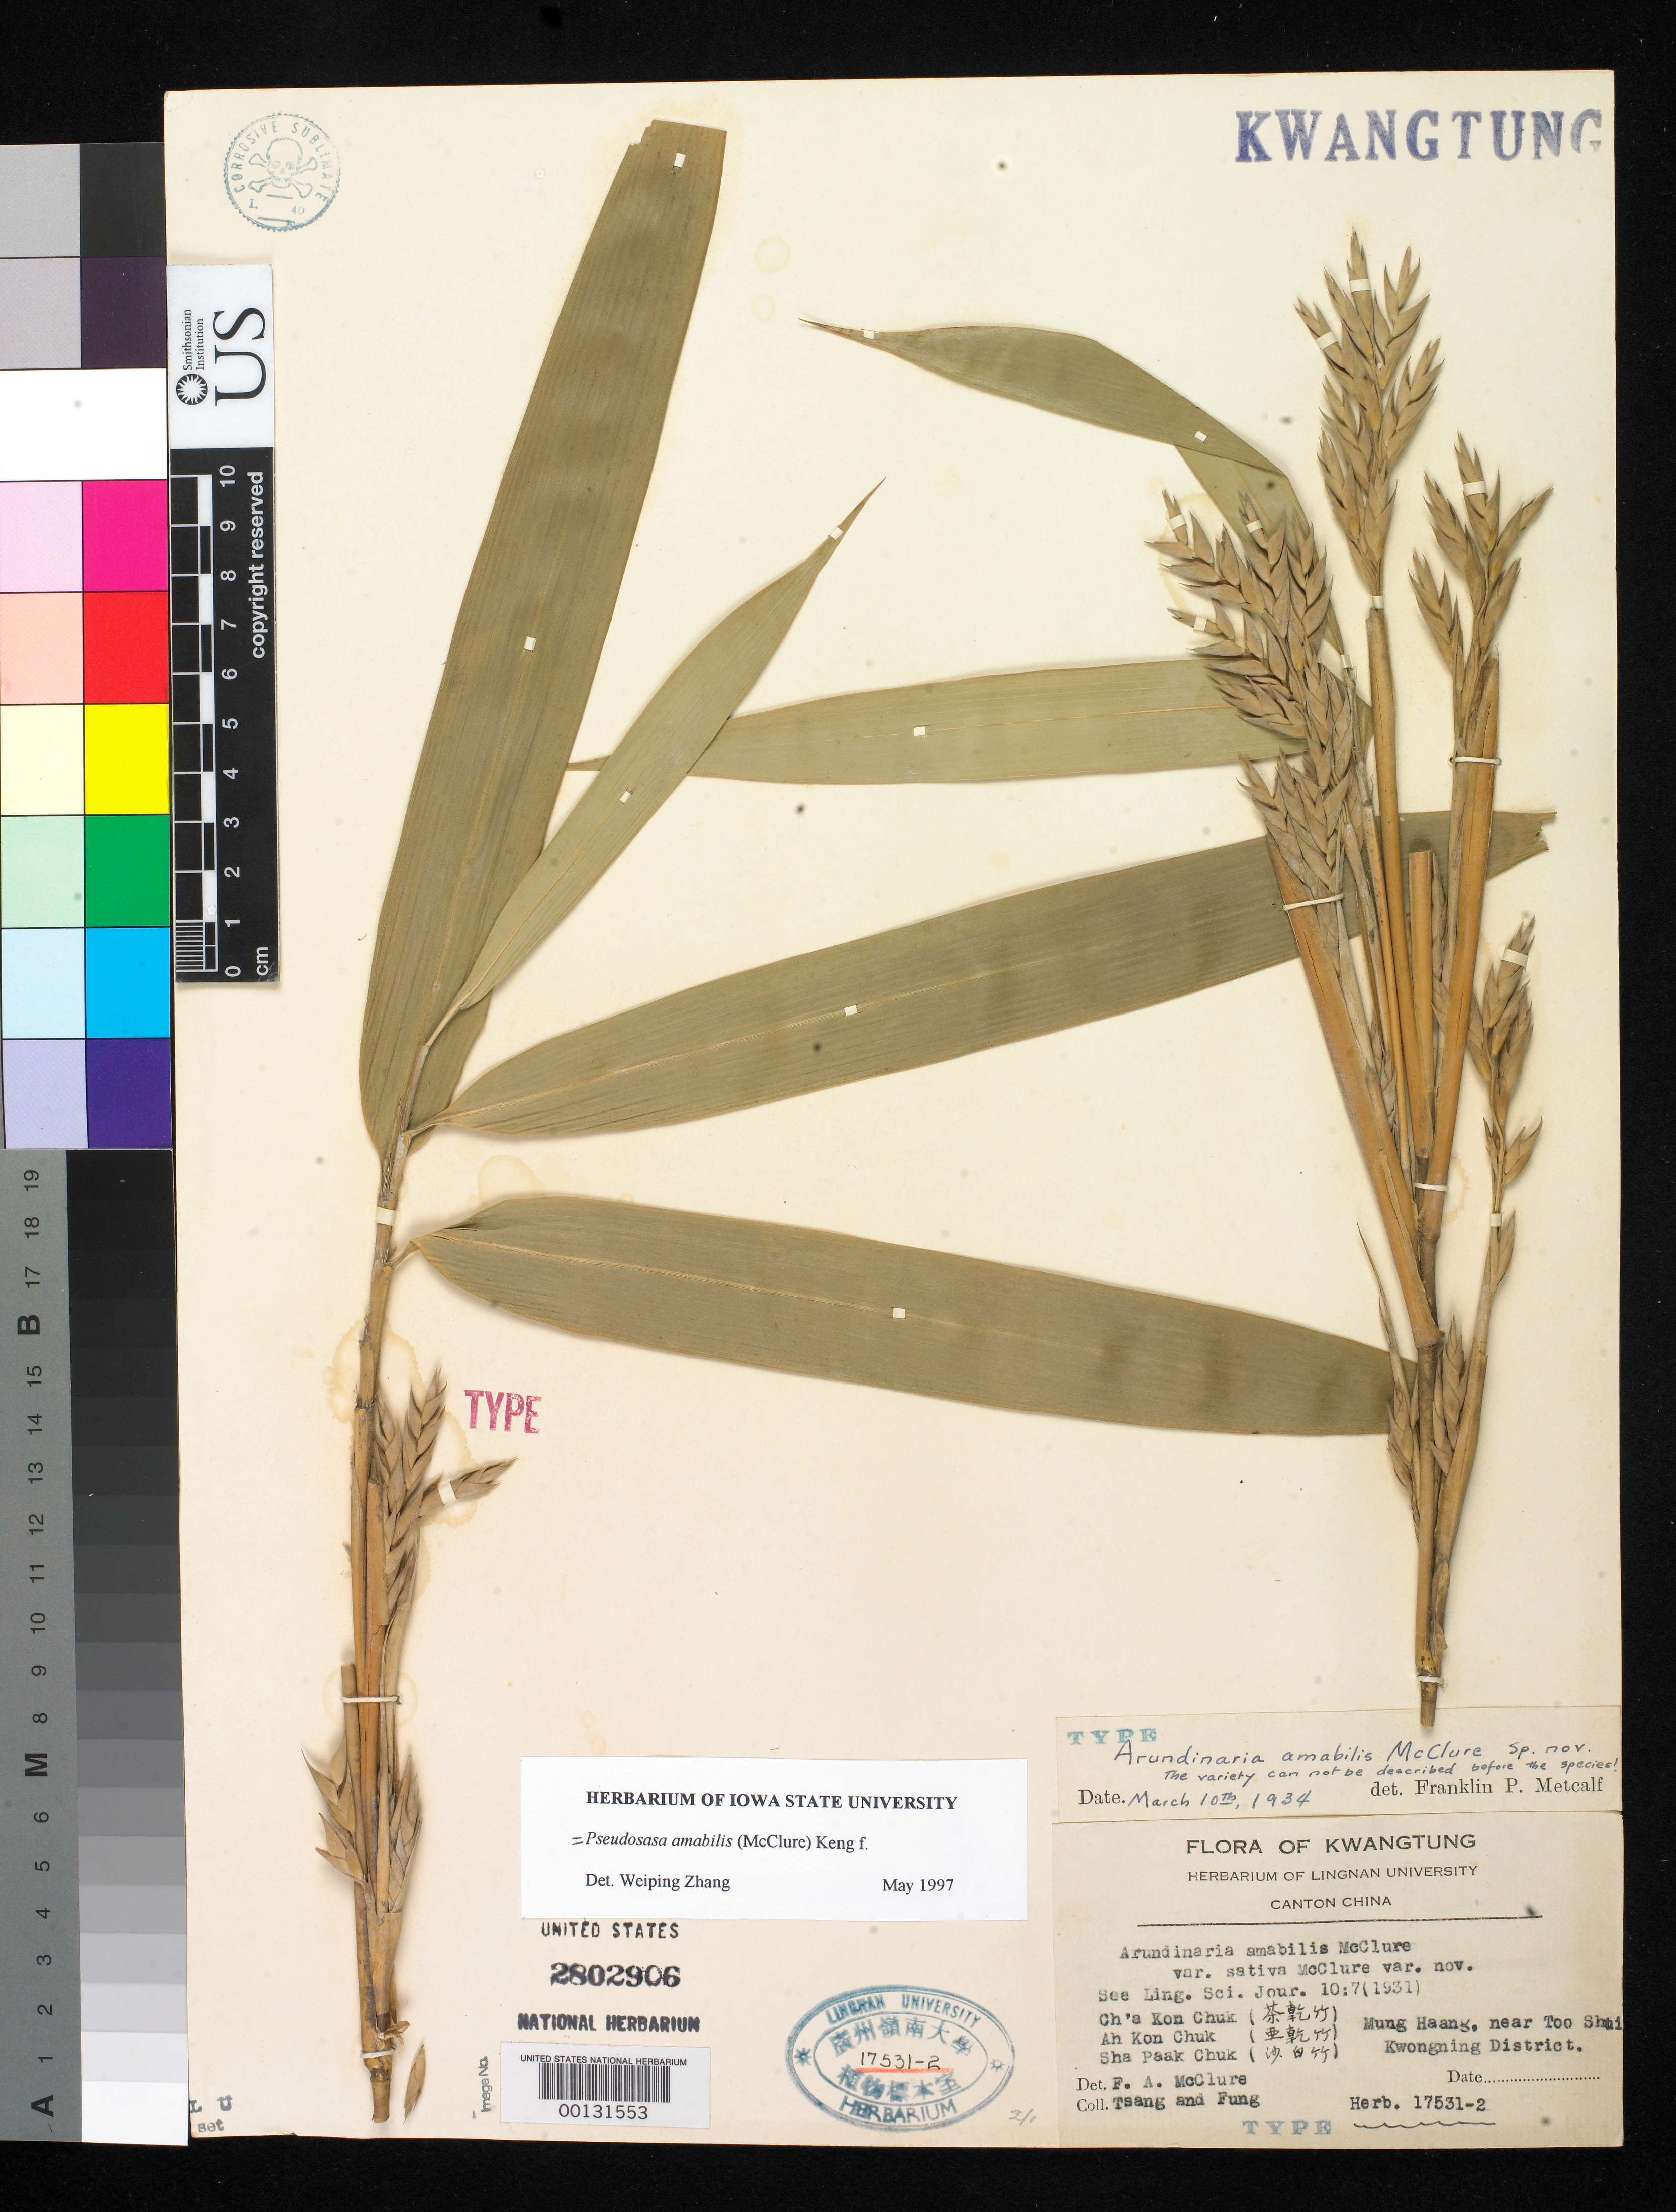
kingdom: Plantae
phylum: Tracheophyta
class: Liliopsida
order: Poales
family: Poaceae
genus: Arundinaria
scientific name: Arundinaria amabilis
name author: McClure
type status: Type Collection; Original Material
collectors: W. T. Tsang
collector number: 17531-2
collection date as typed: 03 Mar 1929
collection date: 1929-03-03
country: China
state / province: Guangdong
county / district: Kwongning Distr.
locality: Mung Haang, near Too Shui.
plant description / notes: Specimen from Lingnan University Herbarium, permanently on loan to USNH.; Part of holotype? Annotated as "type" of Arundinaria amabilis var. sativa McClure, but with same Lingnan herb. no. as type of Arundinaria amabilis McClure.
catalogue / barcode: US 2802906